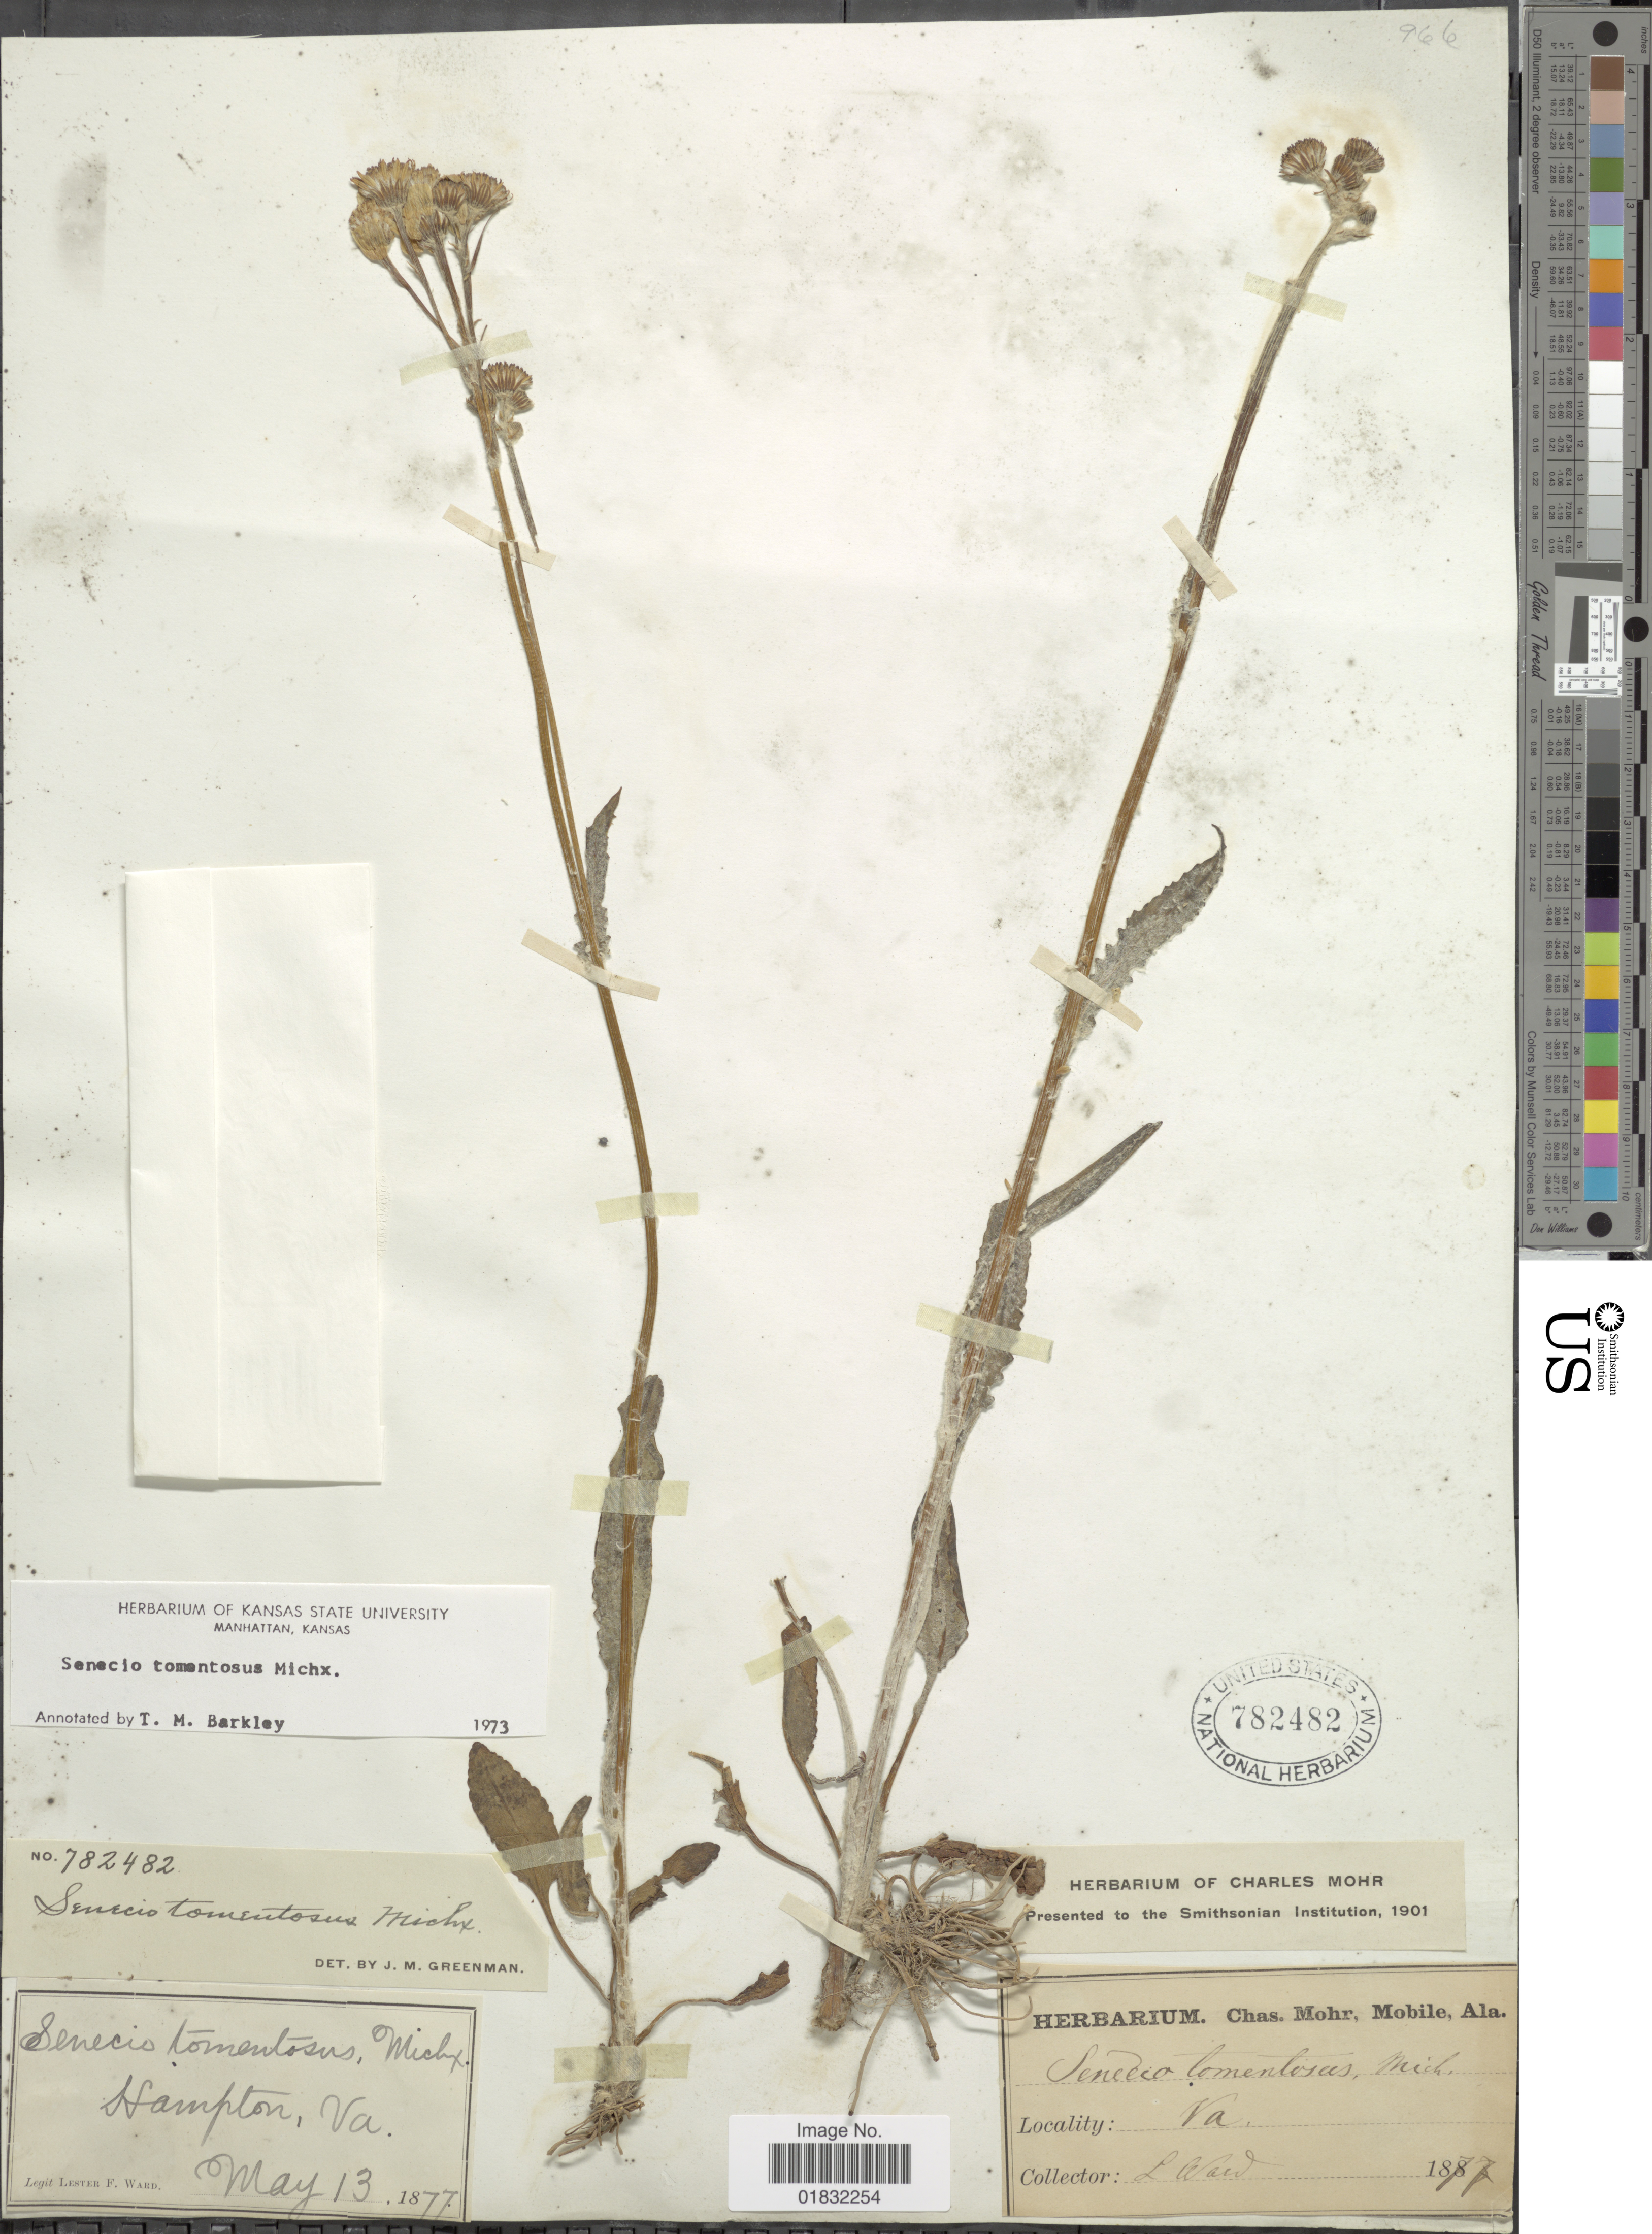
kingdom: Plantae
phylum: Tracheophyta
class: Magnoliopsida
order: Asterales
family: Asteraceae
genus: Packera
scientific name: Packera dubia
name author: (Spreng.) Trock & Mabb.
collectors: L. F. Ward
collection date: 1877-05-13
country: United States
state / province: Virginia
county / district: City of Hampton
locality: Hampton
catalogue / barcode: US 782482